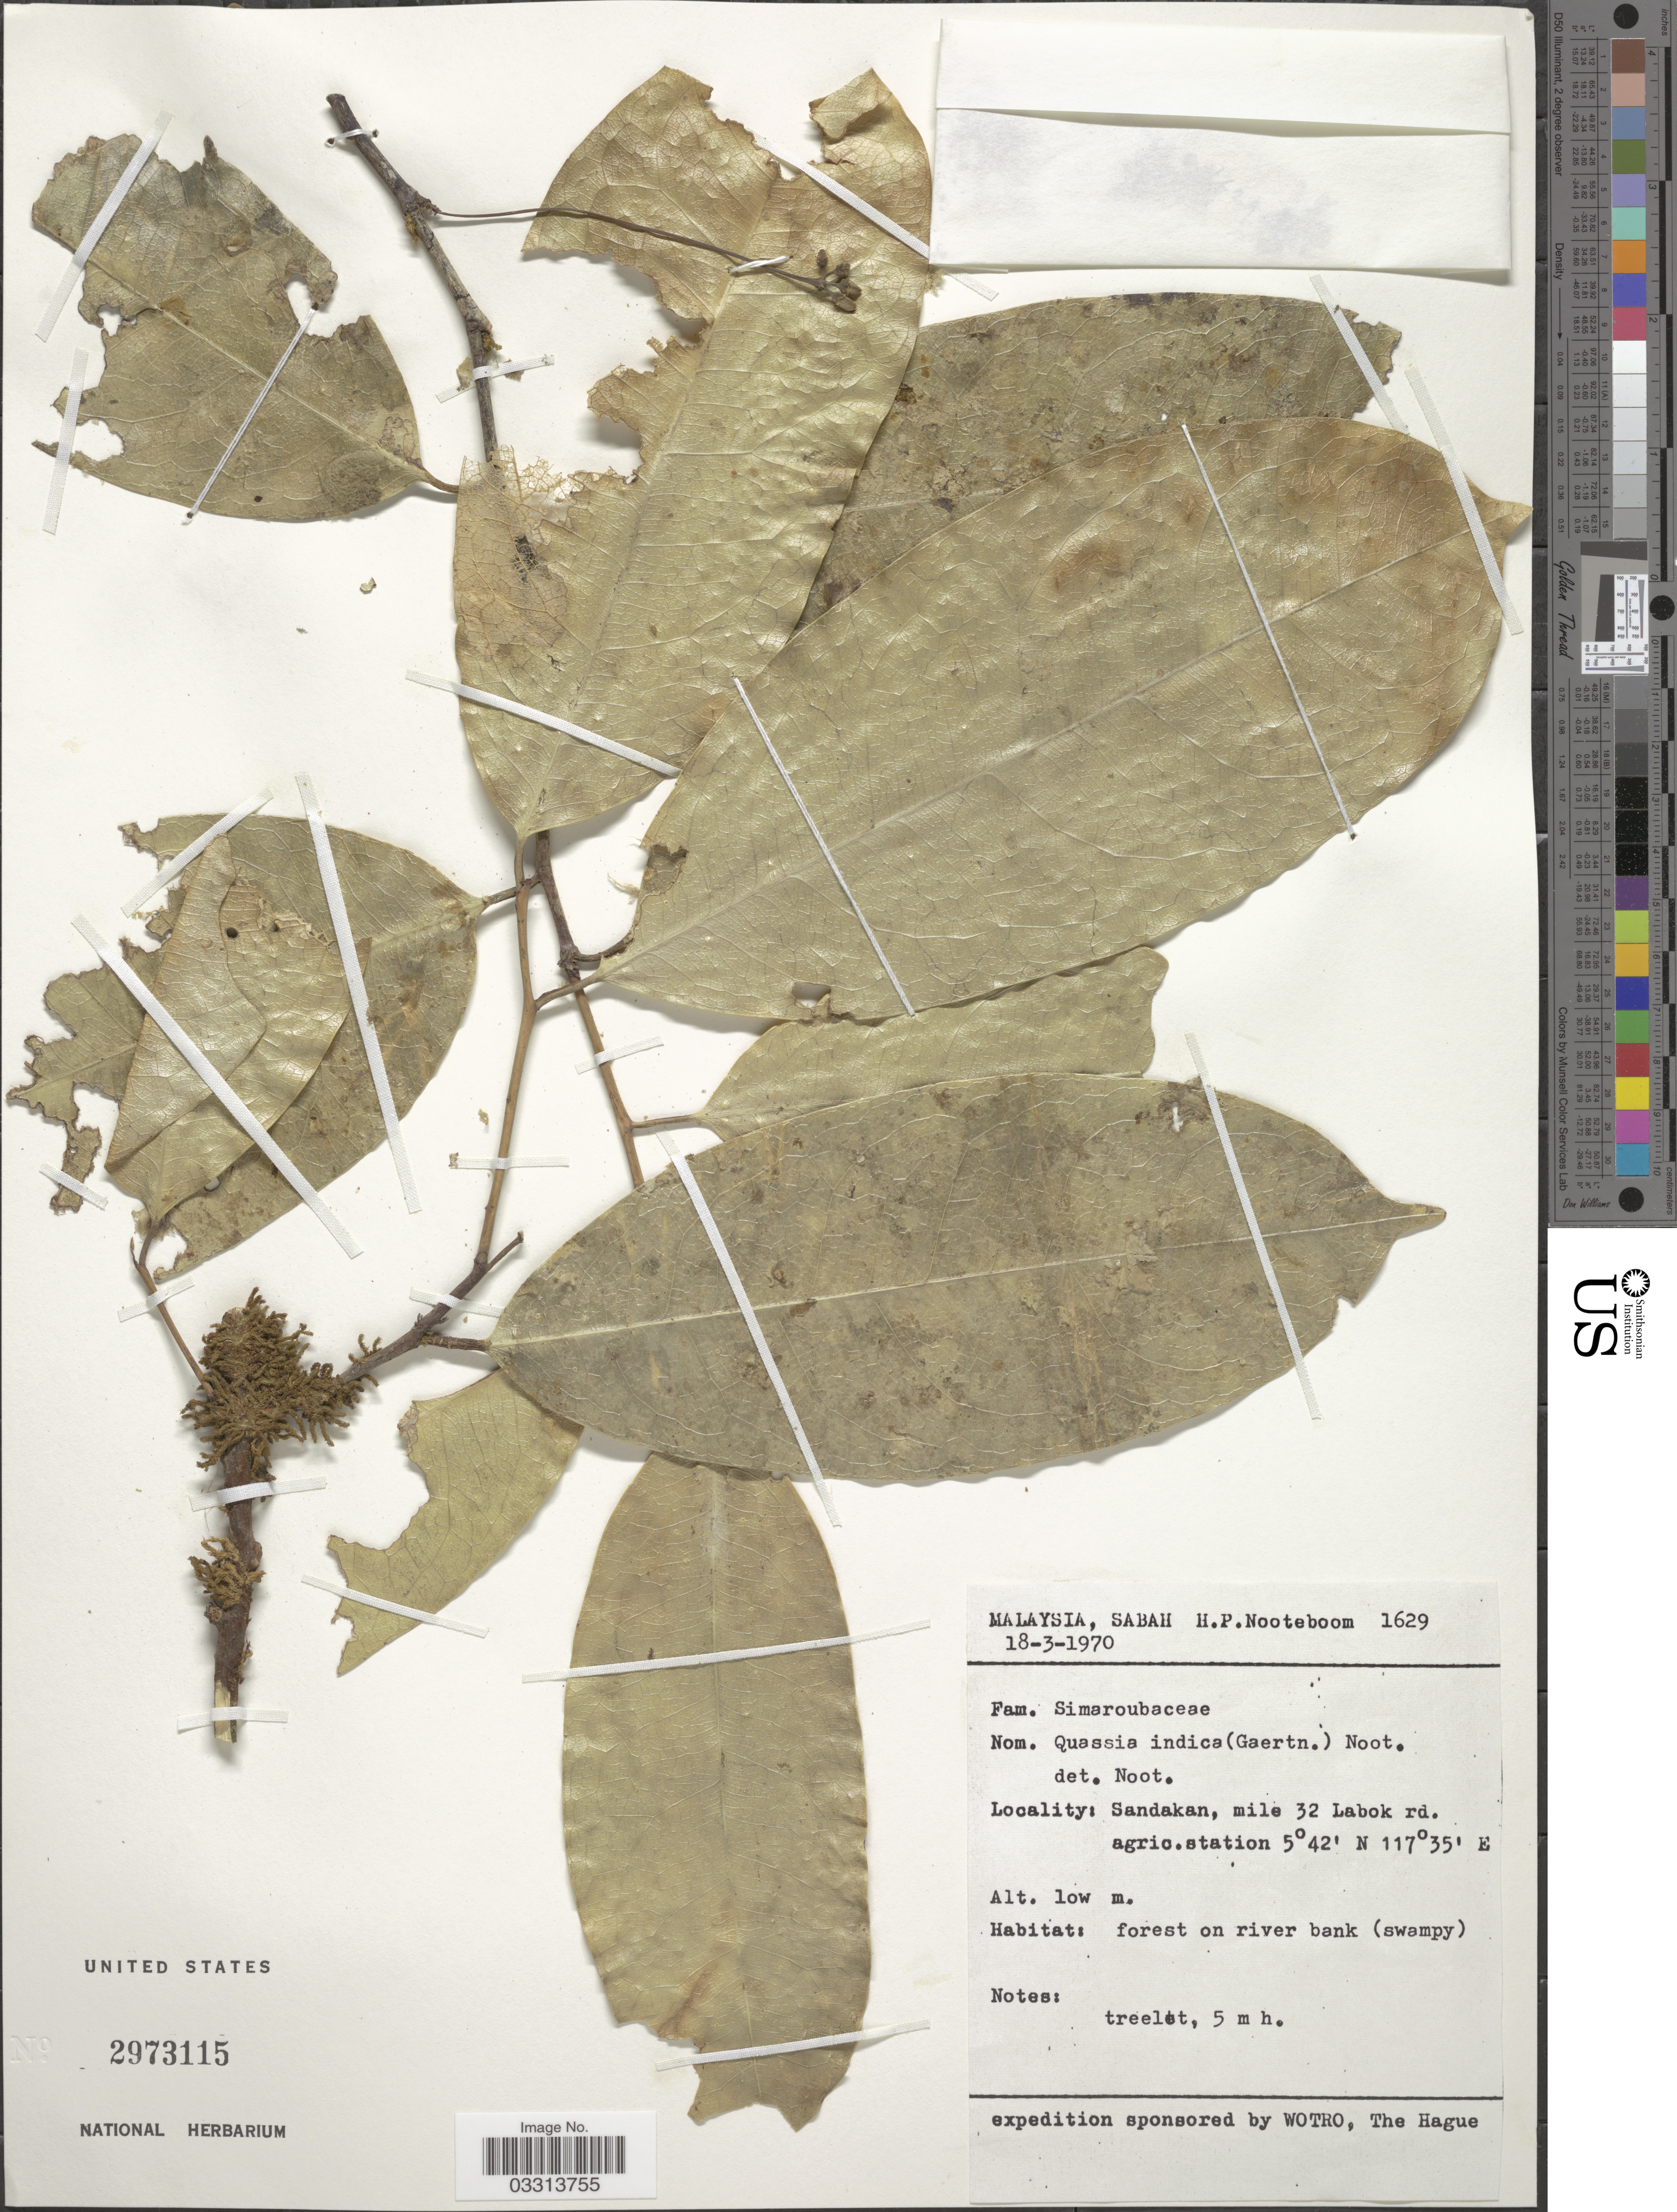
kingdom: Plantae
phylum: Tracheophyta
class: Magnoliopsida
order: Sapindales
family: Simaroubaceae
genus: Samadera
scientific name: Samadera indica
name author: Gaertn.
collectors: H. P. Nooteboom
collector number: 1629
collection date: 1970-03-18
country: Malaysia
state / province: Sabah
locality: Sandakan, mile 32 Labok rd. agric. station.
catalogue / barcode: US 2973115